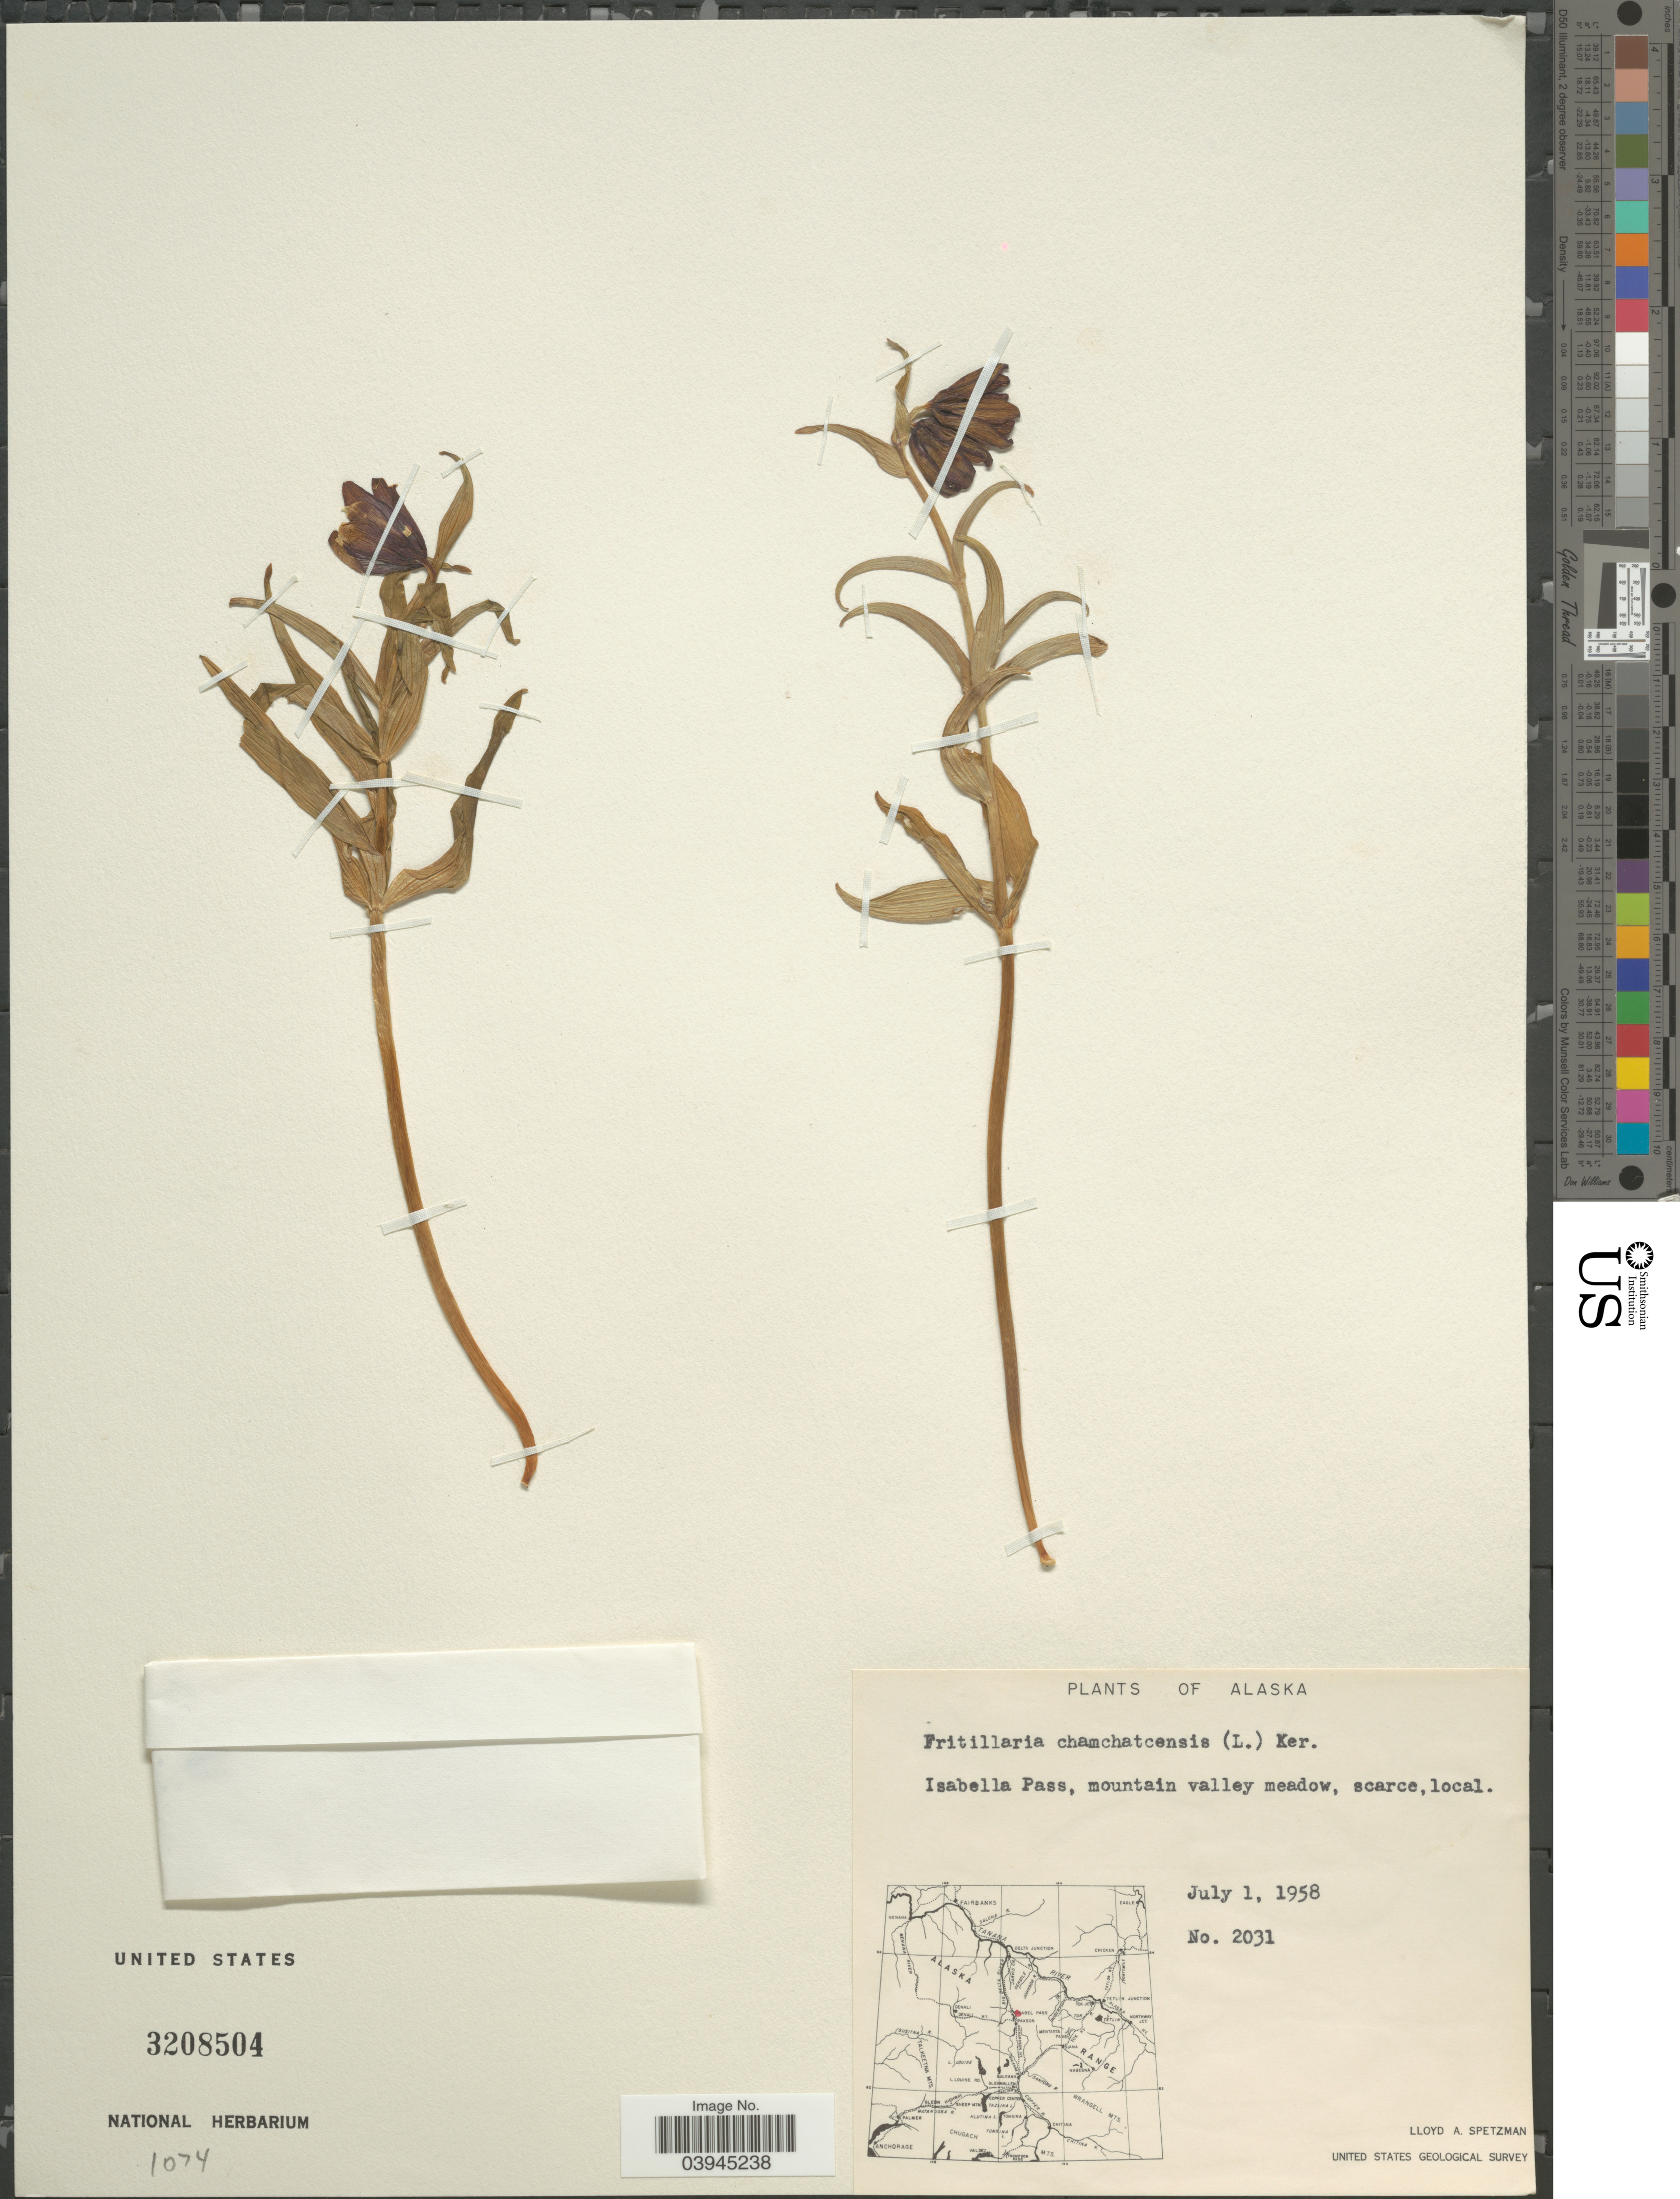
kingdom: Plantae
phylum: Tracheophyta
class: Liliopsida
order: Liliales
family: Liliaceae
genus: Fritillaria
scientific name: Fritillaria camschatcensis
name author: (L.) Ker Gawl.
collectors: L. Spetzman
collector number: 2031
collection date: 1958-07-01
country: United States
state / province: Alaska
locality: Isabella Pass, mountain valley meadow, scarce, local.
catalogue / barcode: US 3208504